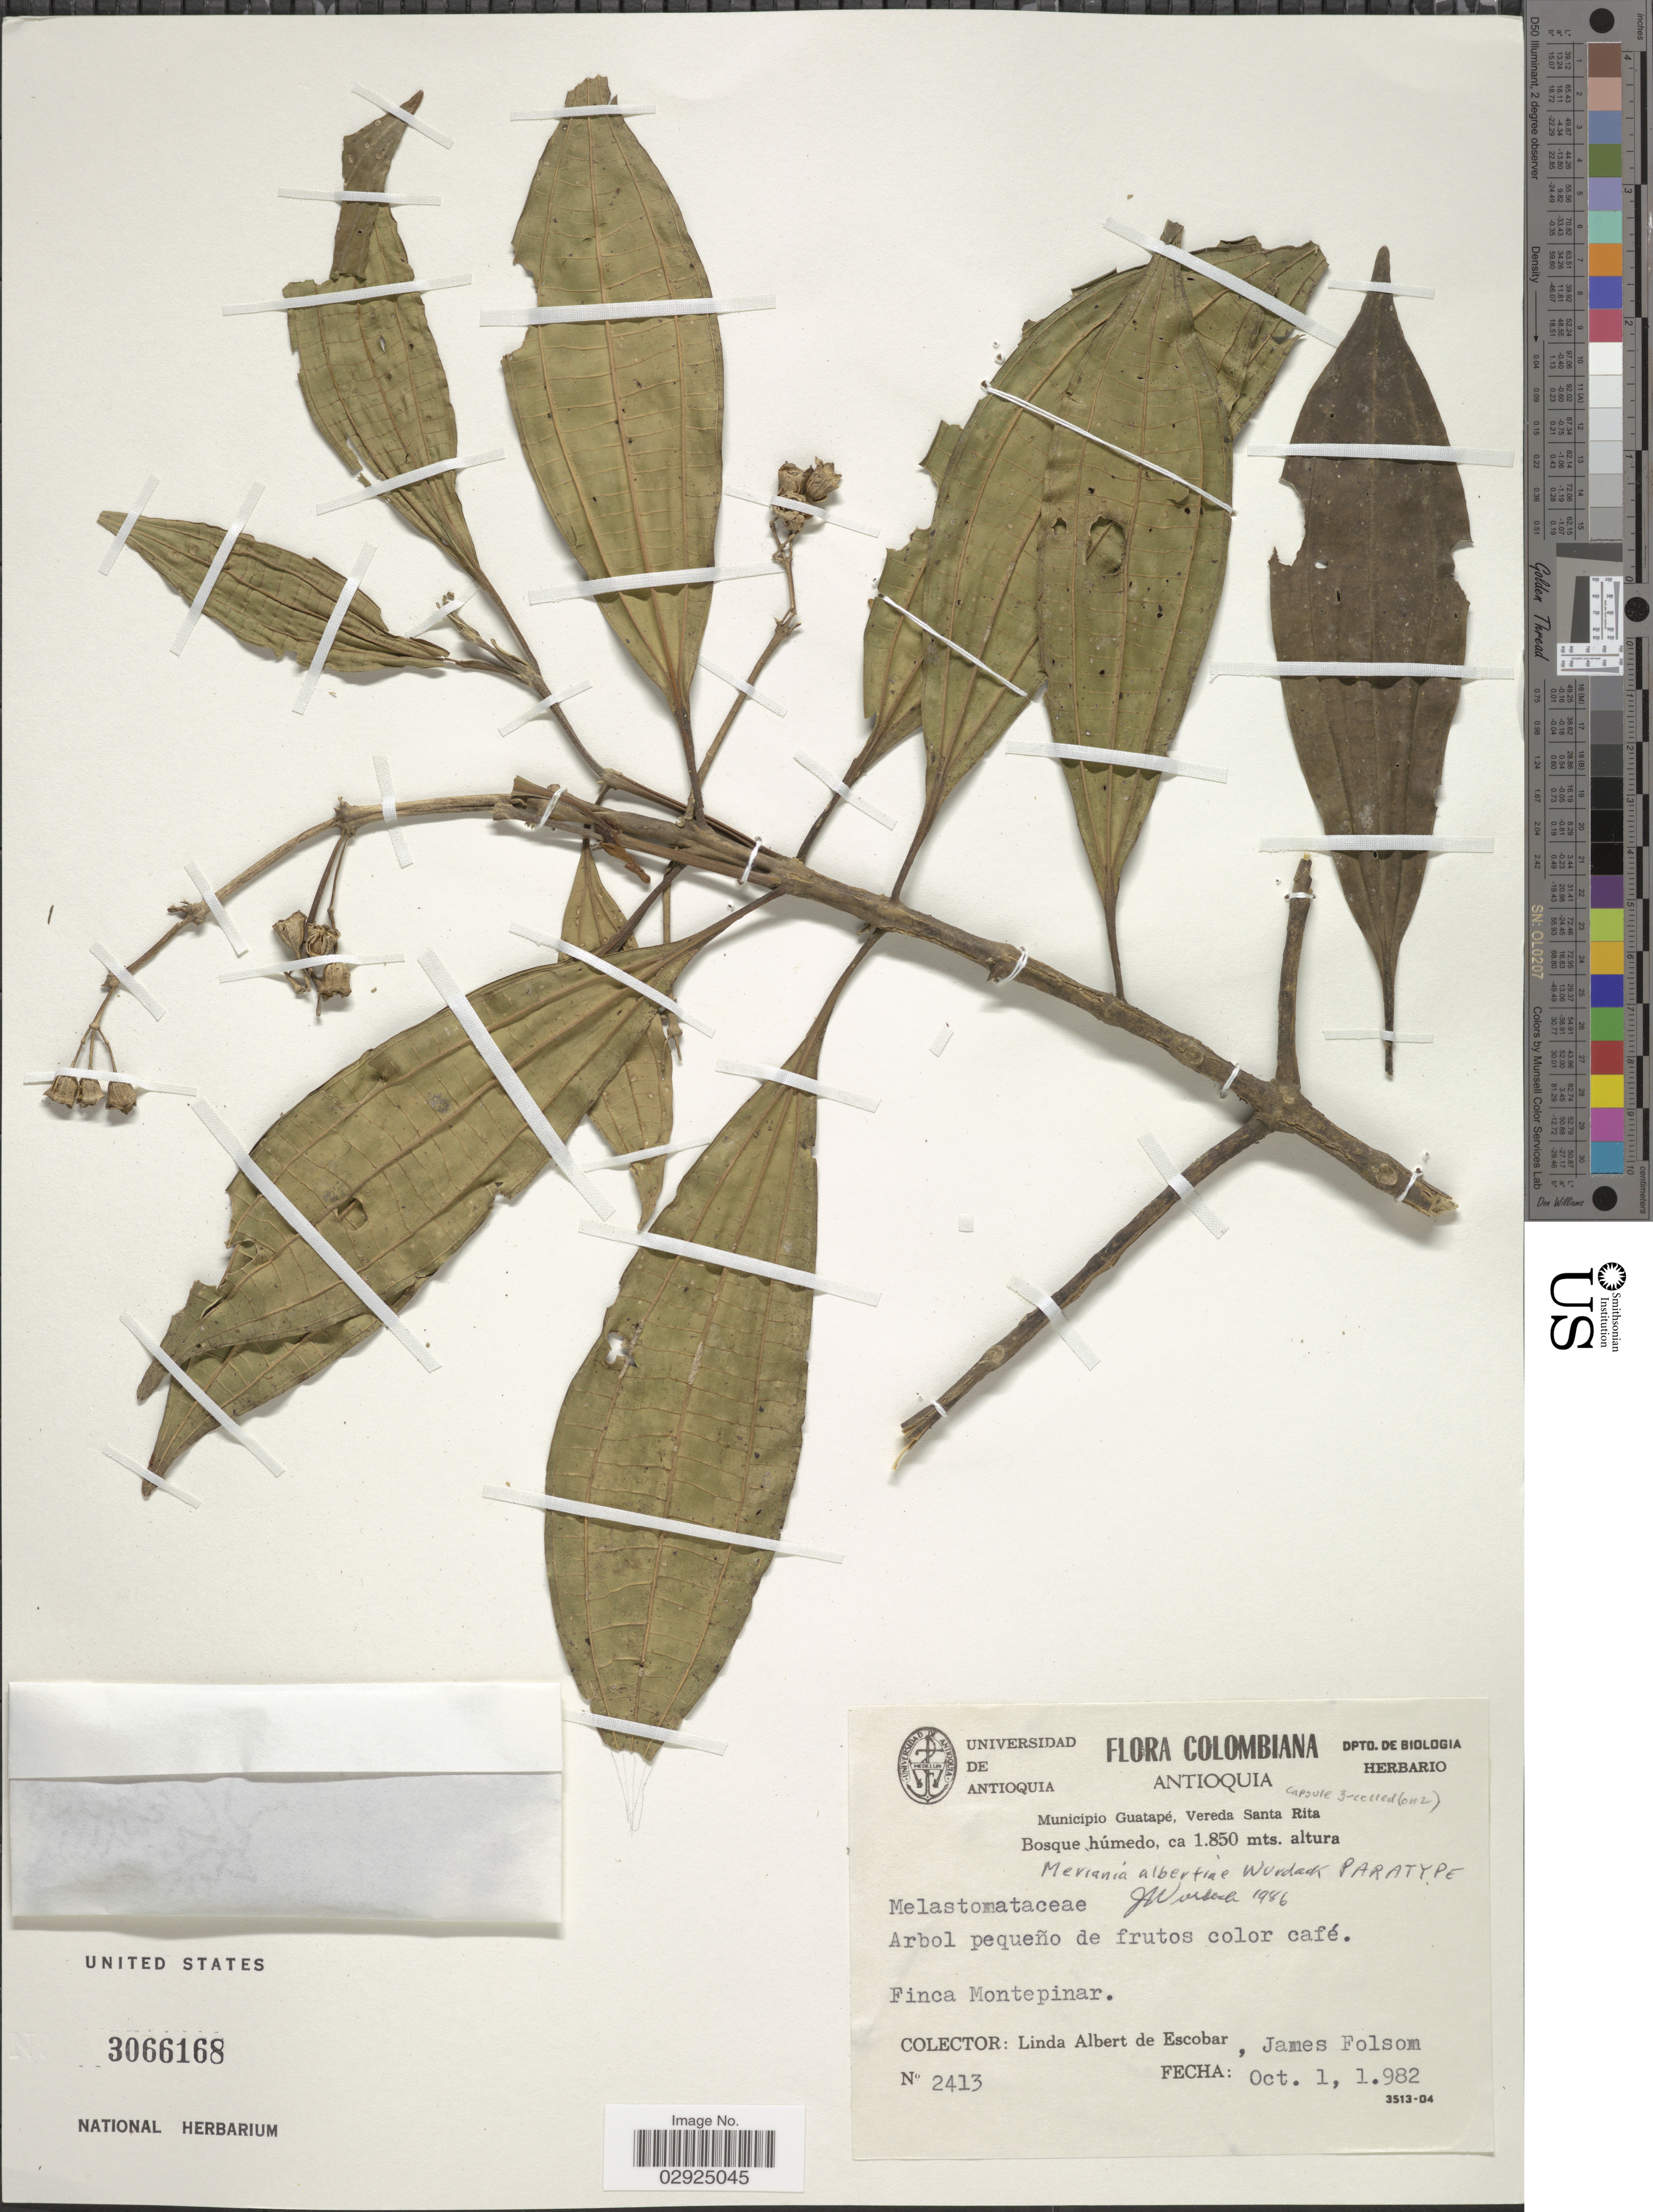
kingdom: Plantae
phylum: Tracheophyta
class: Magnoliopsida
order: Myrtales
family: Melastomataceae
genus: Meriania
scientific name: Meriania albertiae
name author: Wurdack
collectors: L. K. de Escobar & J. P. Folsom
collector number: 2413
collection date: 1982-10-01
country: Colombia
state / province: Antioquia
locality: Finca Montepinar, Municipio Guatapé, Vereda Santa Rita.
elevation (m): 1850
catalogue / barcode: US 3066168